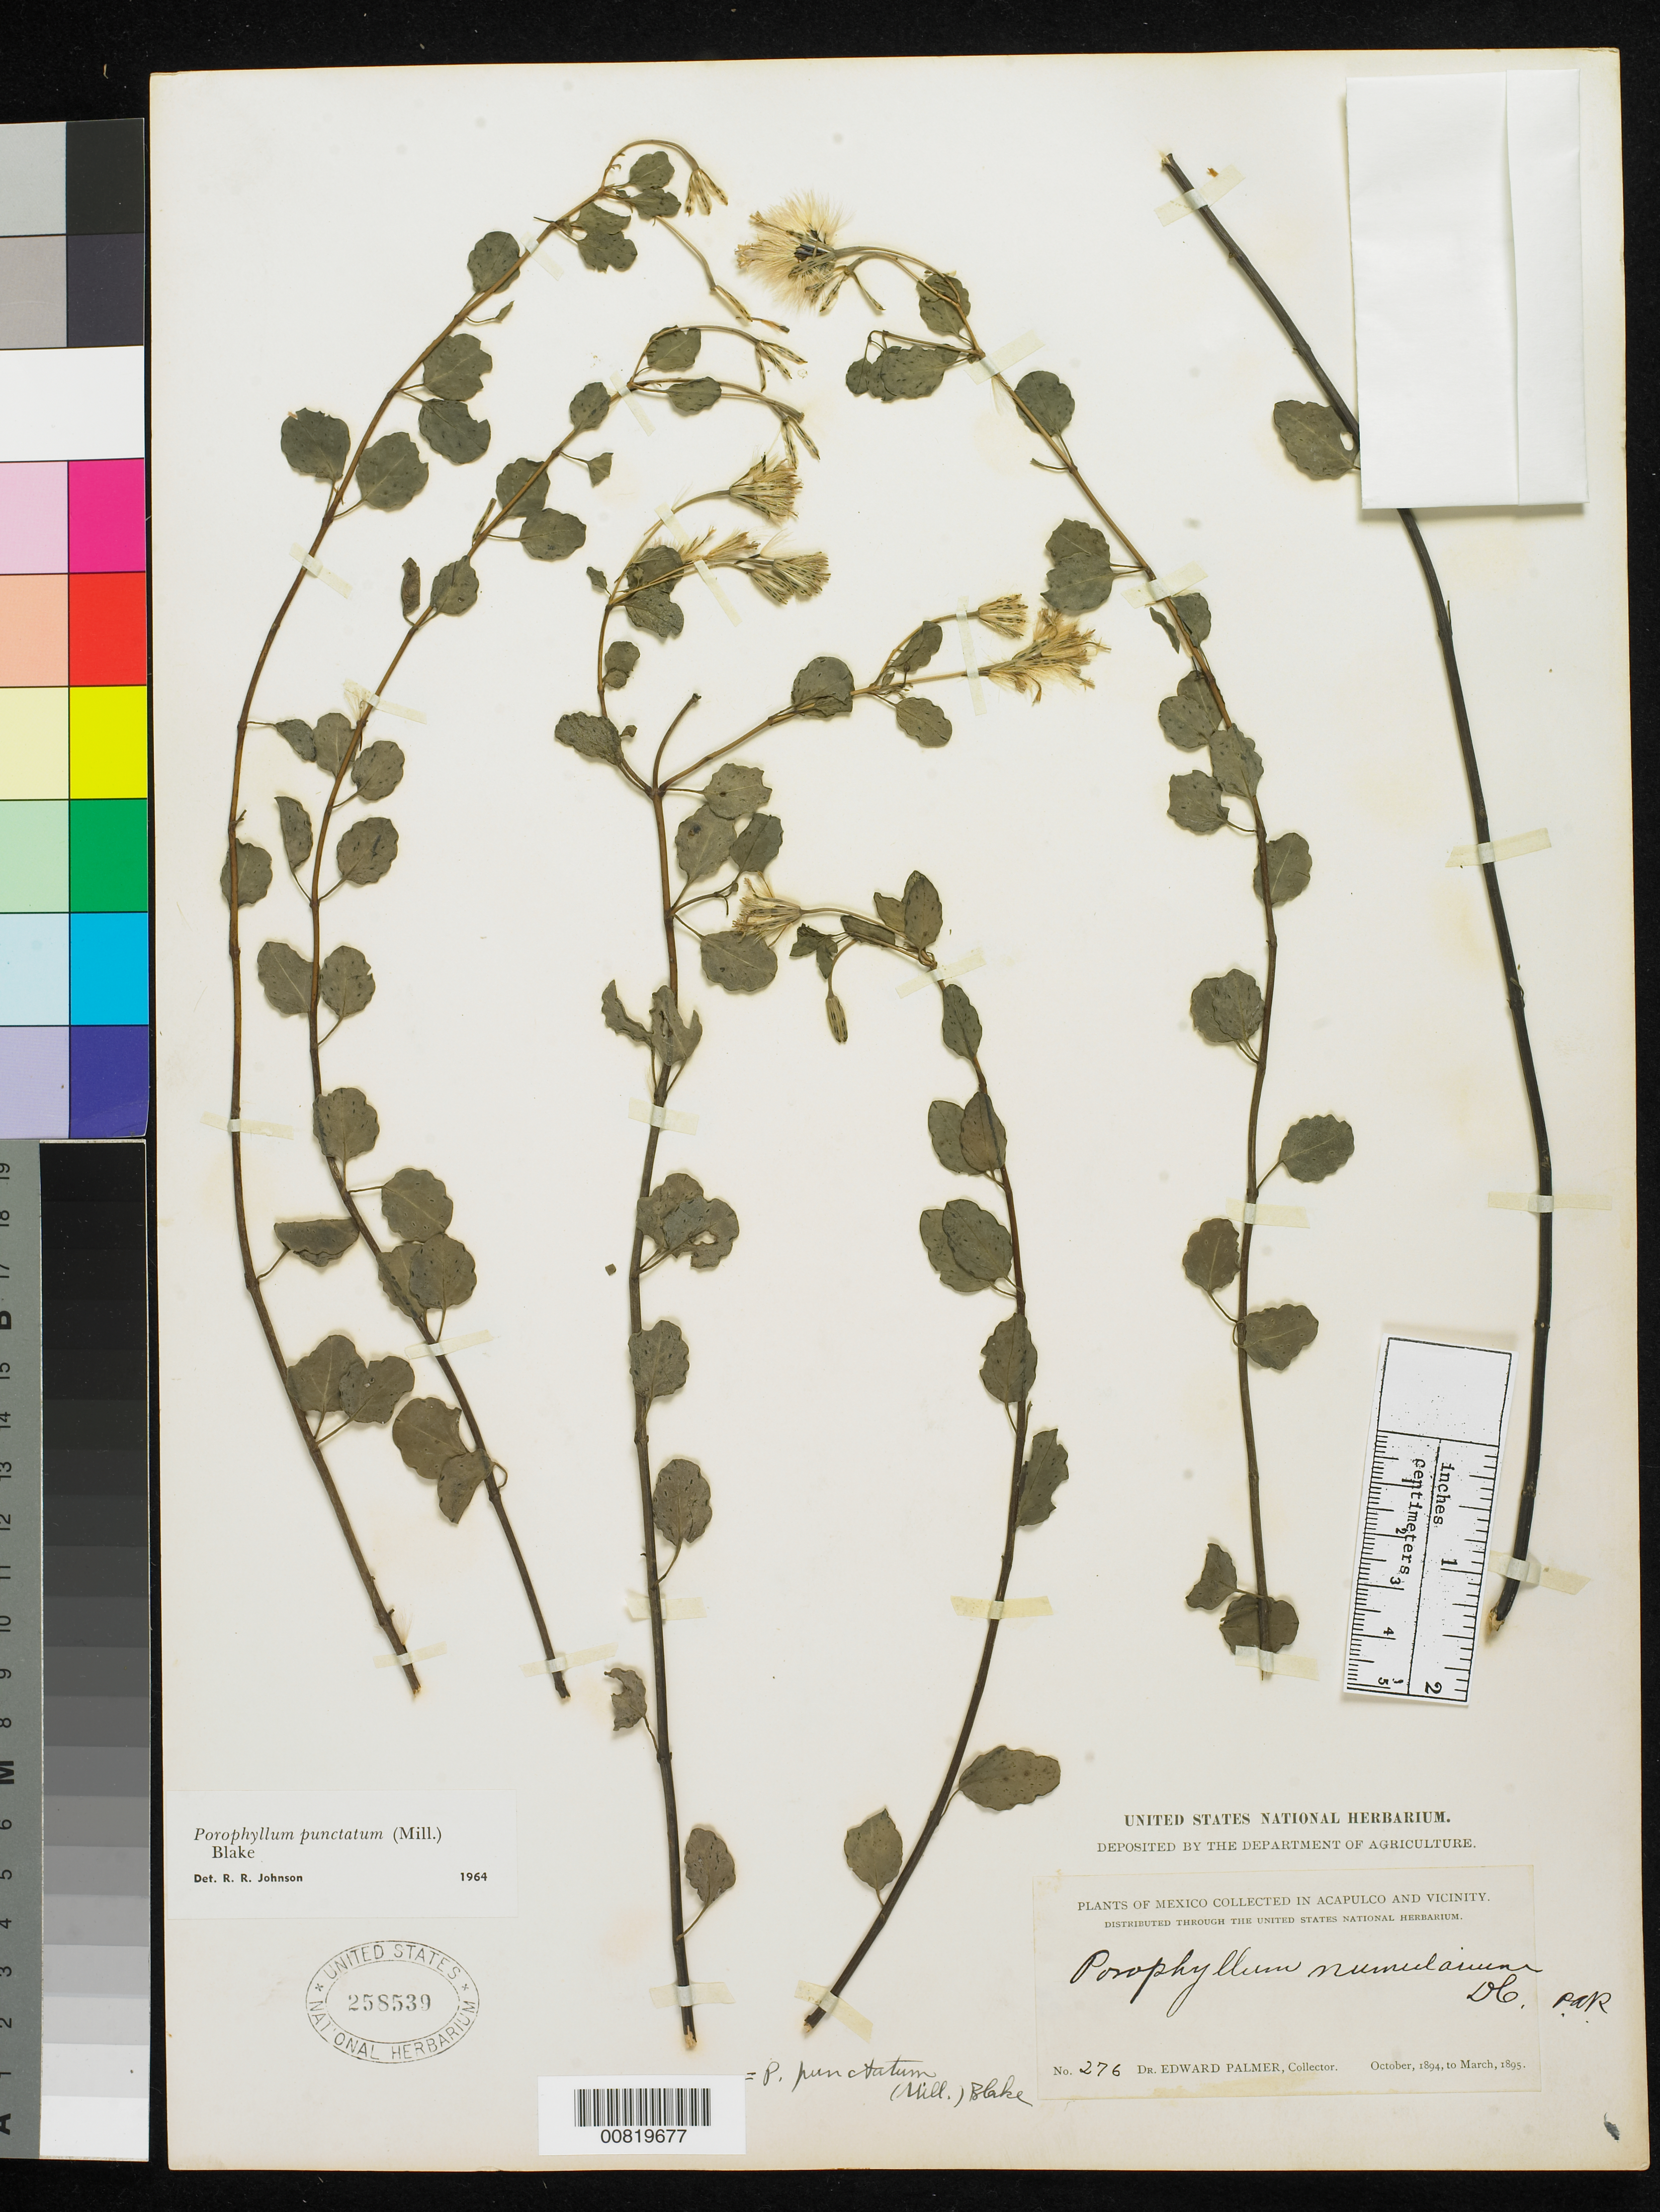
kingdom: Plantae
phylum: Tracheophyta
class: Magnoliopsida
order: Asterales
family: Asteraceae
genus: Porophyllum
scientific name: Porophyllum punctatum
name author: (Mill.) S.F. Blake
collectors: E. Palmer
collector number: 276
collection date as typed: Oct 1894 to -- Mar 1895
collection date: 1894-10/1895-03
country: Mexico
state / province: Guerrero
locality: Acapulco, Guerrero and vicinity.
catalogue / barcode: US 258539